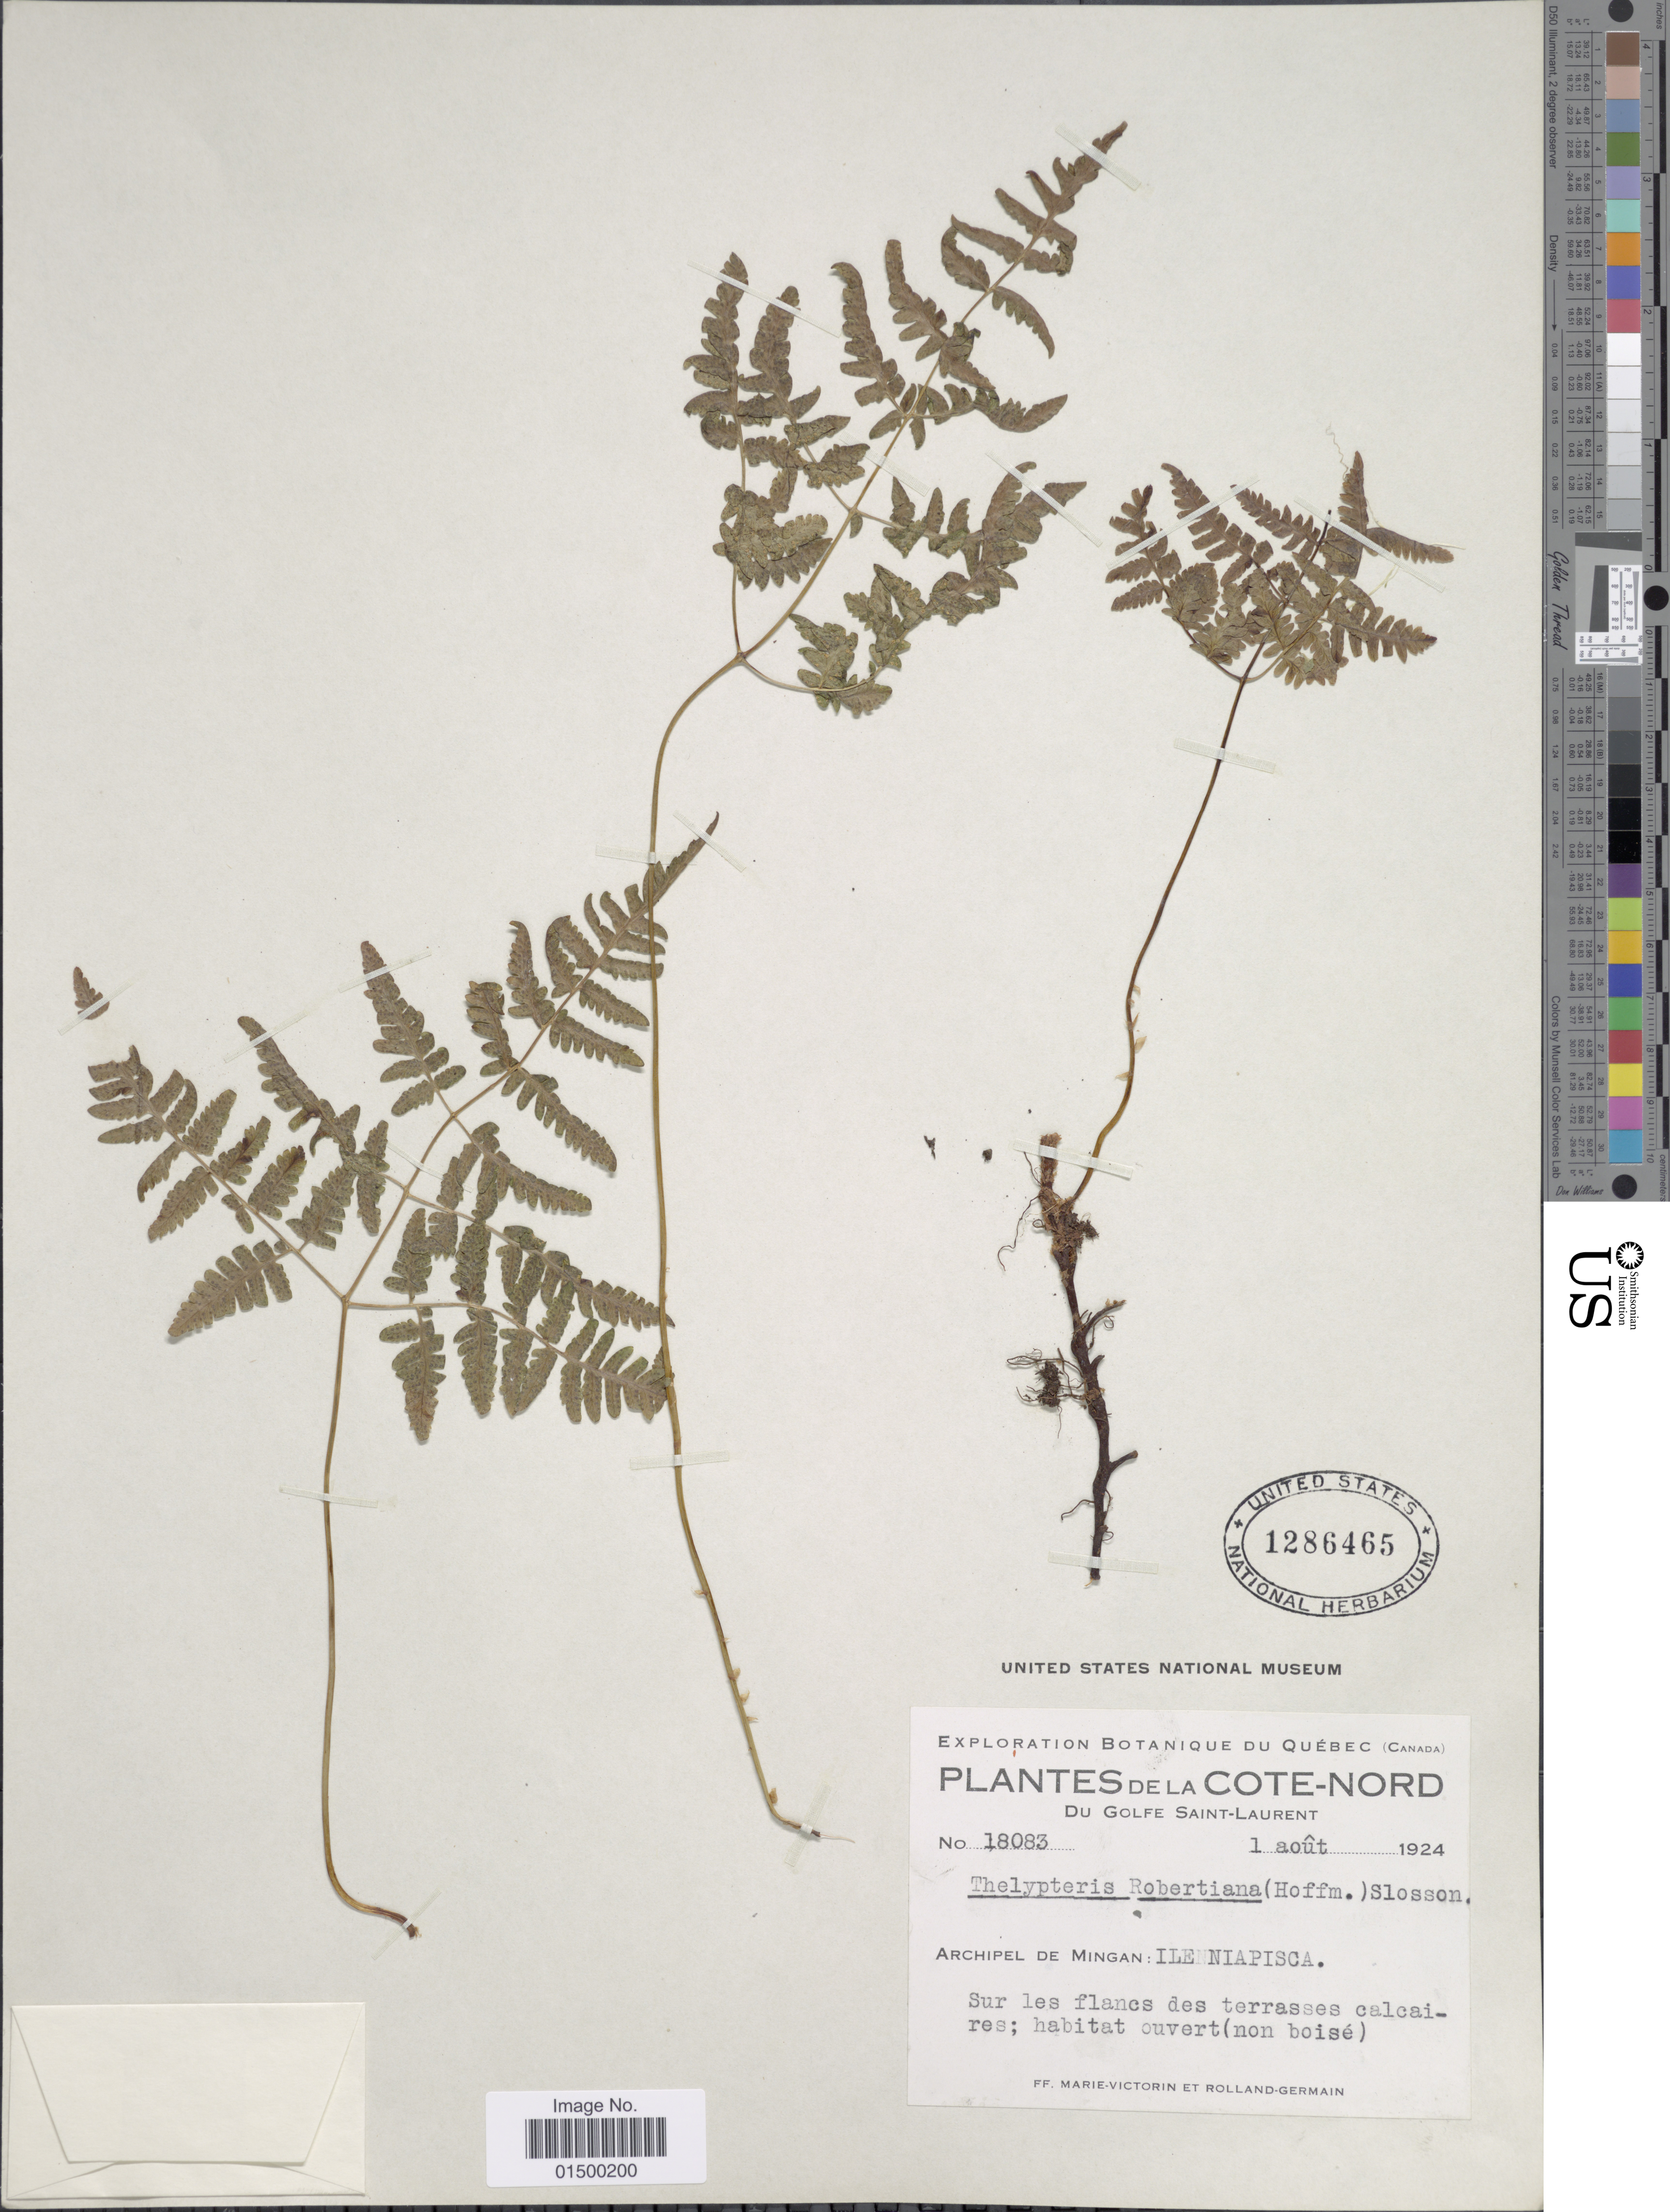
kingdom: Plantae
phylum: Tracheophyta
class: Polypodiopsida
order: Polypodiales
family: Cystopteridaceae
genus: Gymnocarpium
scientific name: Gymnocarpium disjunctum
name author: (Rupr.) Ching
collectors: Fr. Marie-Victorin & Rolland-Germain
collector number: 18083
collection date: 1924-08-01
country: Canada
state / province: Quebec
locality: Cote-Nord Du Golfe Saint-Laurant, Archipel De Mingan:Illenniapisca.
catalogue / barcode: US 1286465